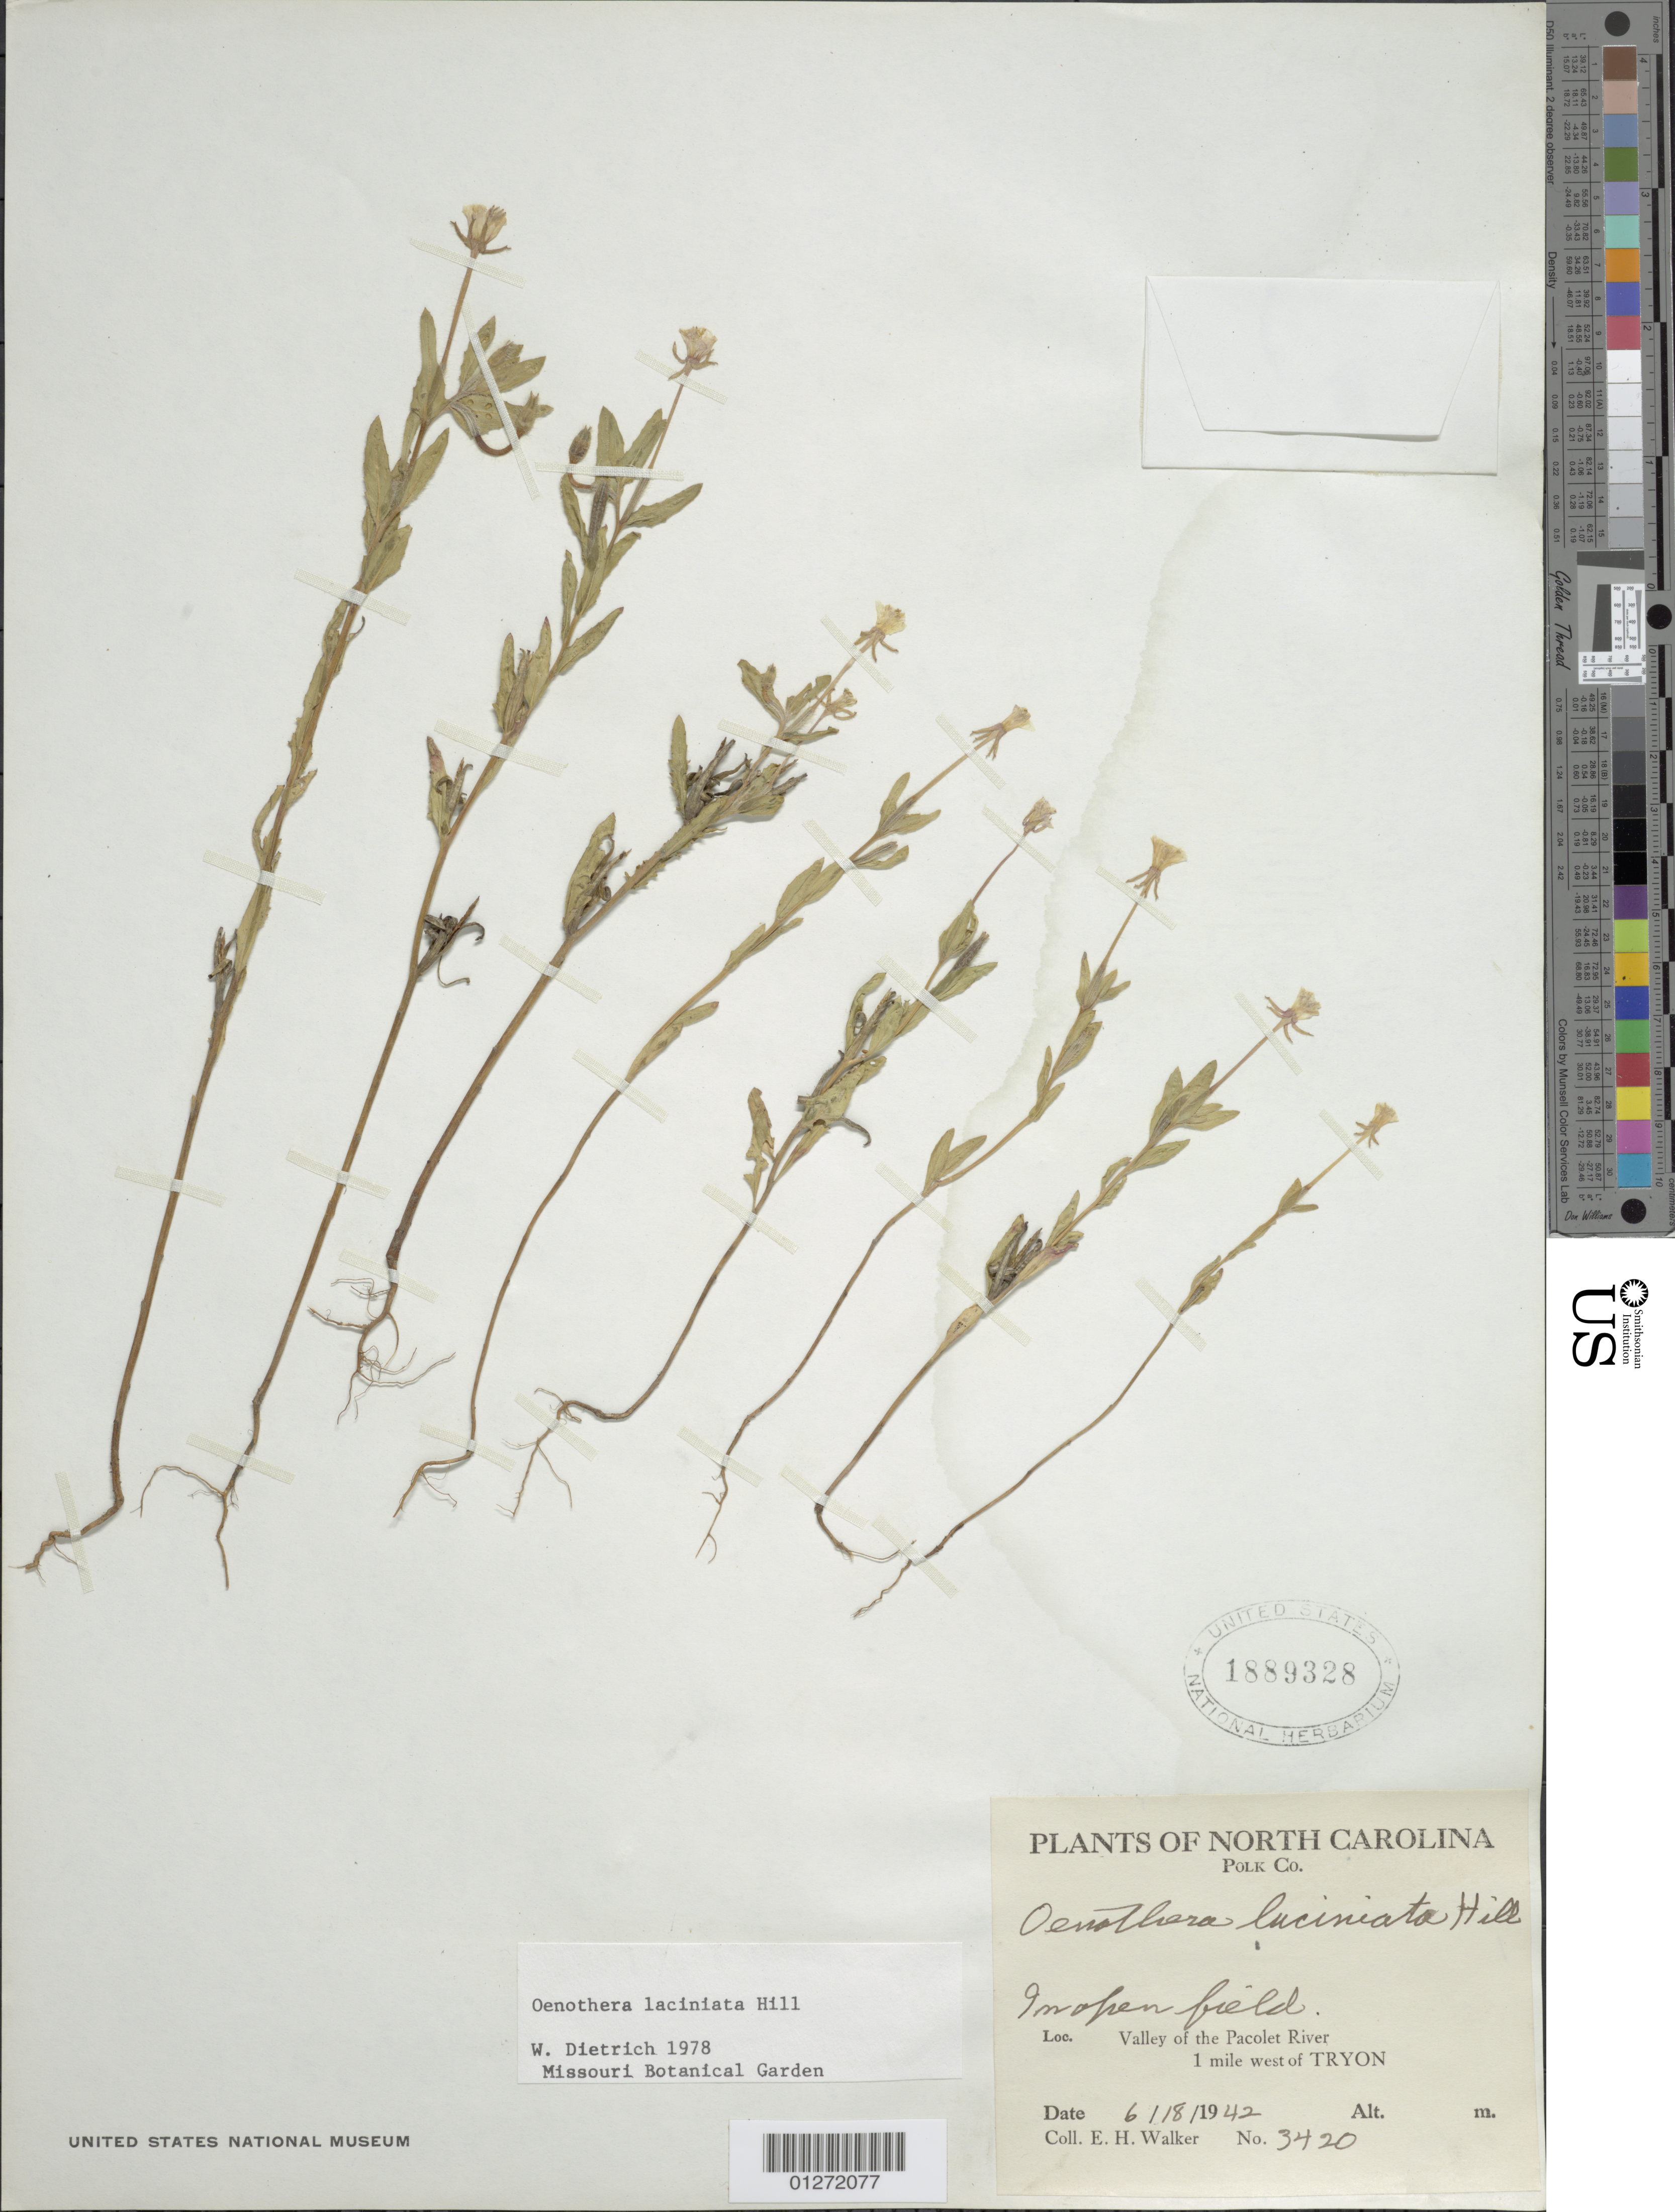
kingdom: Plantae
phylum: Tracheophyta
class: Magnoliopsida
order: Myrtales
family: Onagraceae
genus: Oenothera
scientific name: Oenothera laciniata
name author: Hill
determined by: Dietrich, W.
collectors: E. H. Walker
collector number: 3420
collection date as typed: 18 Jun 1942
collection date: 1942-06-18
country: United States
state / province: North Carolina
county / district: Polk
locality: Valley of the Pacolet river, 1 mi w of Tryon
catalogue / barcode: US 1889328